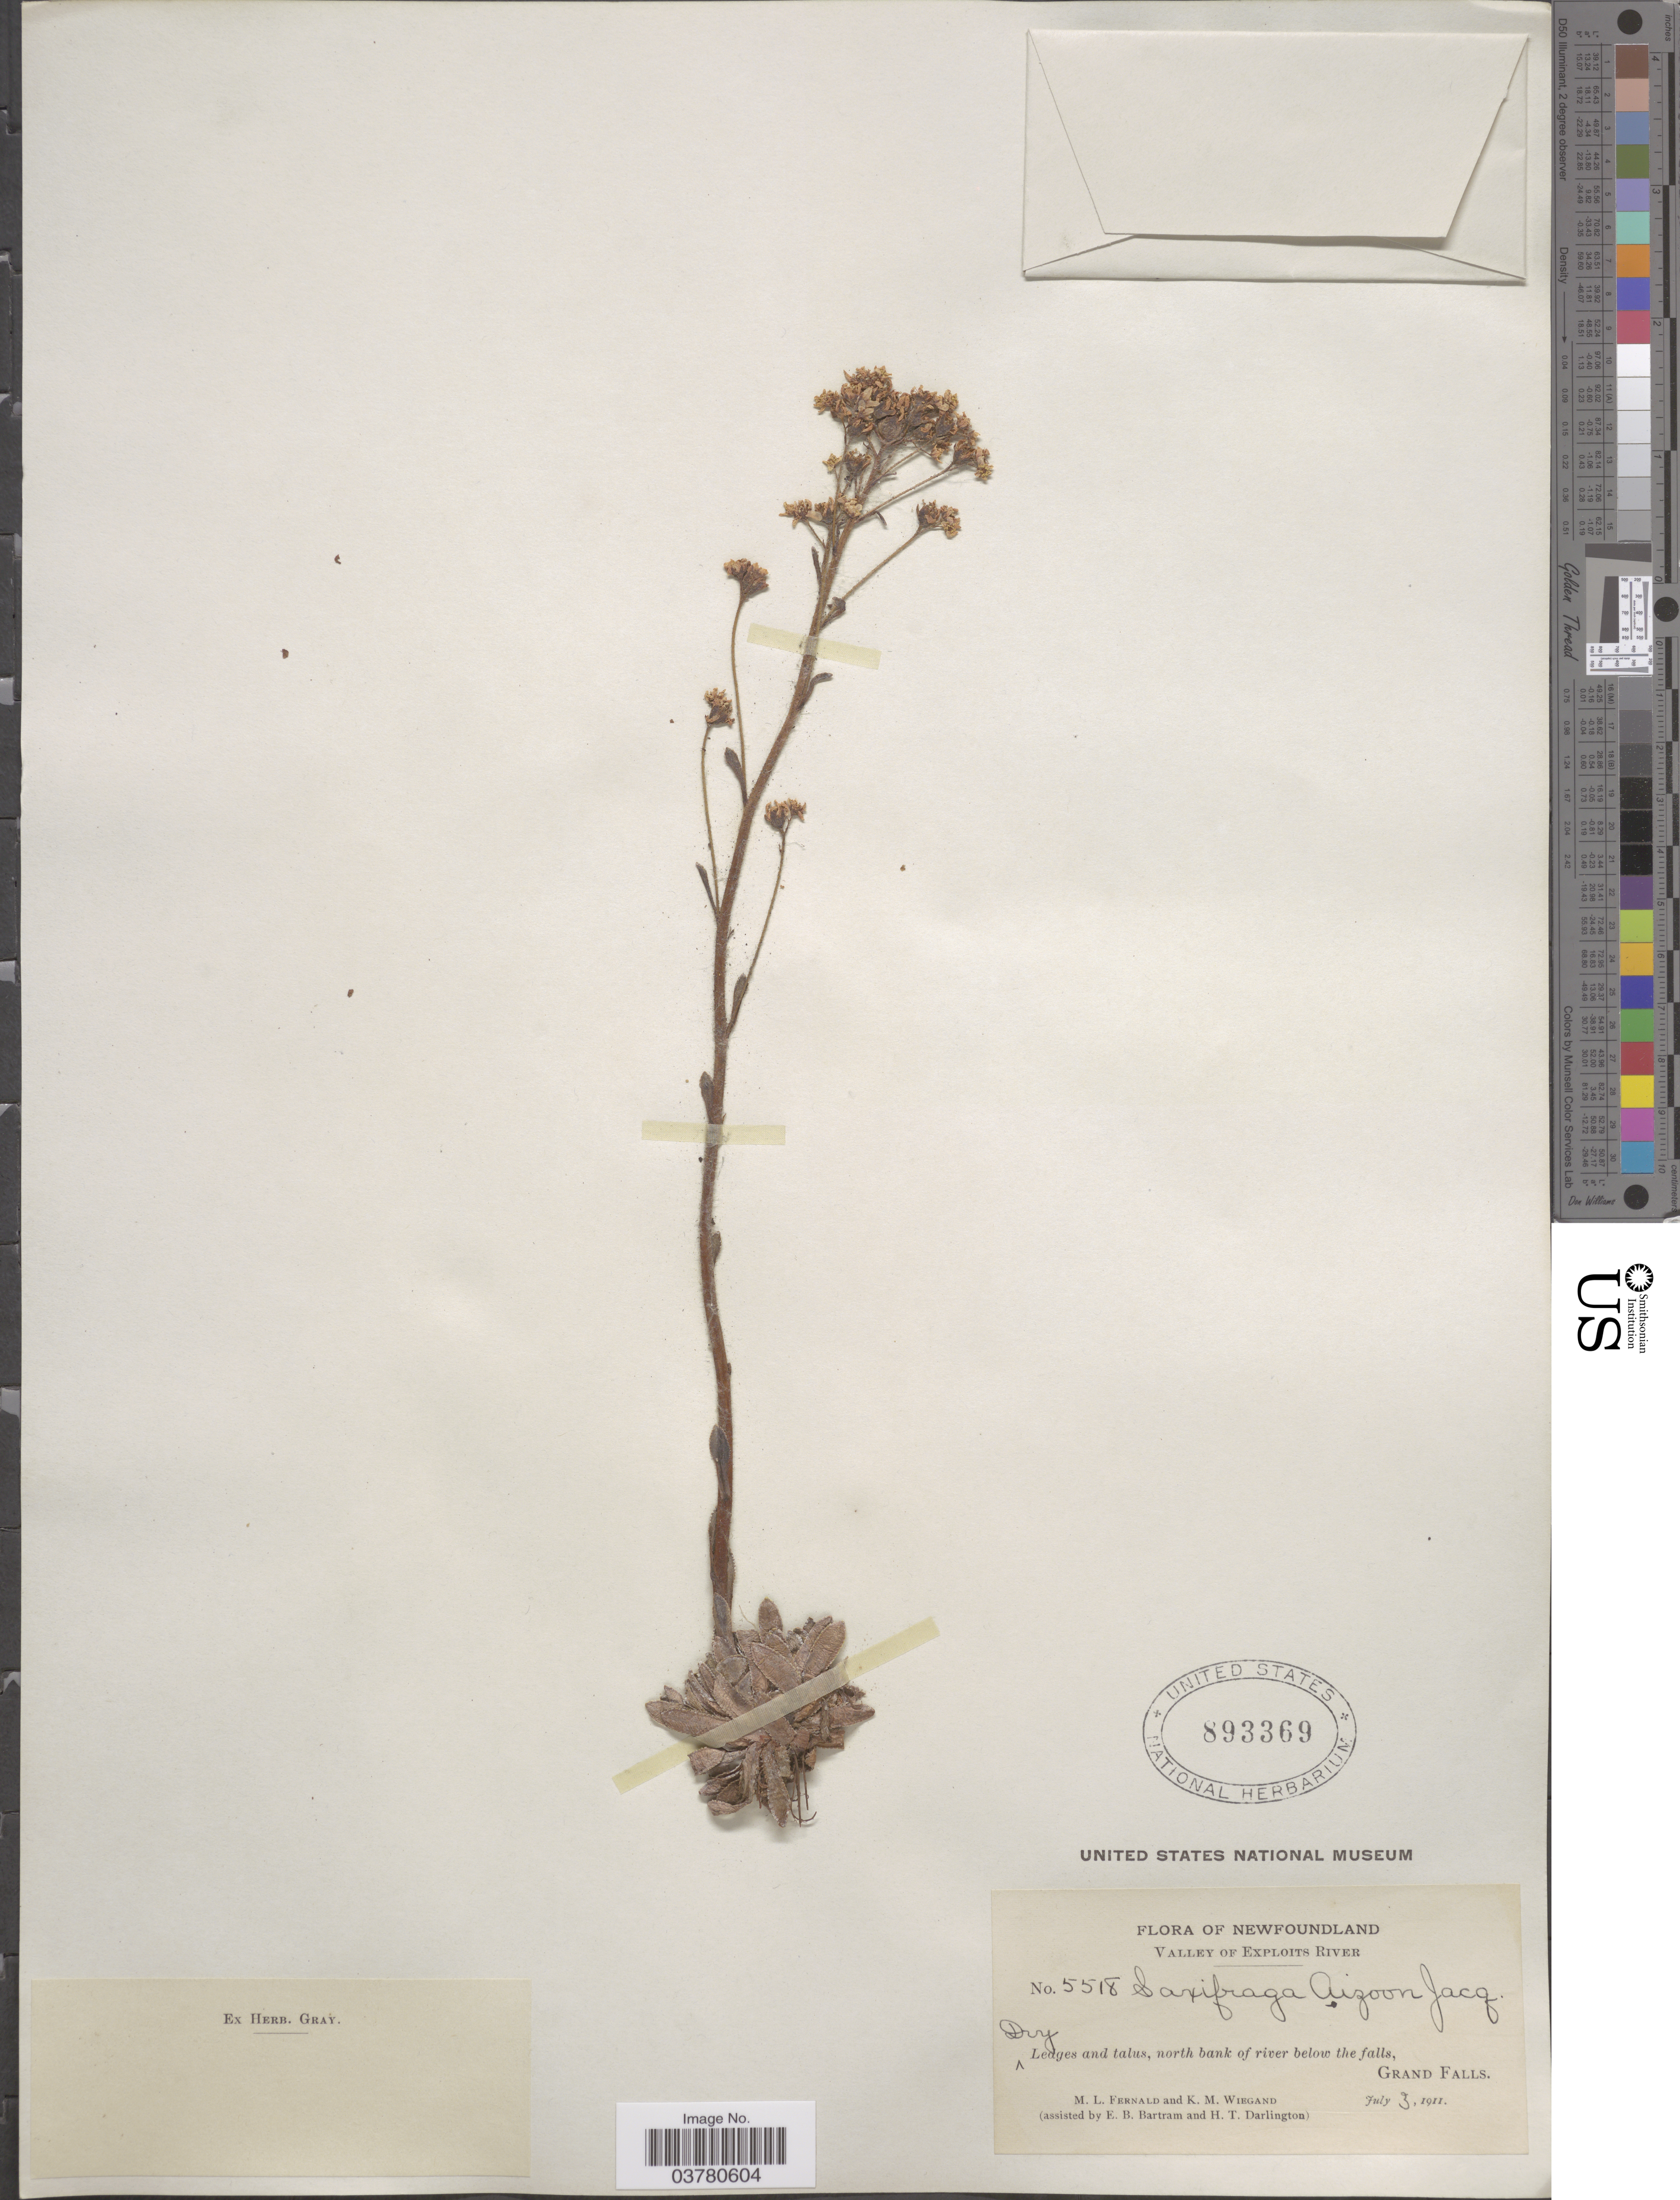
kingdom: Plantae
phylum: Tracheophyta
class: Magnoliopsida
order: Saxifragales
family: Saxifragaceae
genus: Saxifraga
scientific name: Saxifraga paniculata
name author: Mill.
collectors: M. L. Fernald, K. M. Wiegand, E. B. Bartram & H. Darlington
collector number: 5518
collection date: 1911-07-03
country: Canada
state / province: Newfoundland and Labrador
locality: Valley of Exploits River. North bank of river below the falls, Grand Falls.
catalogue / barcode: US 893369